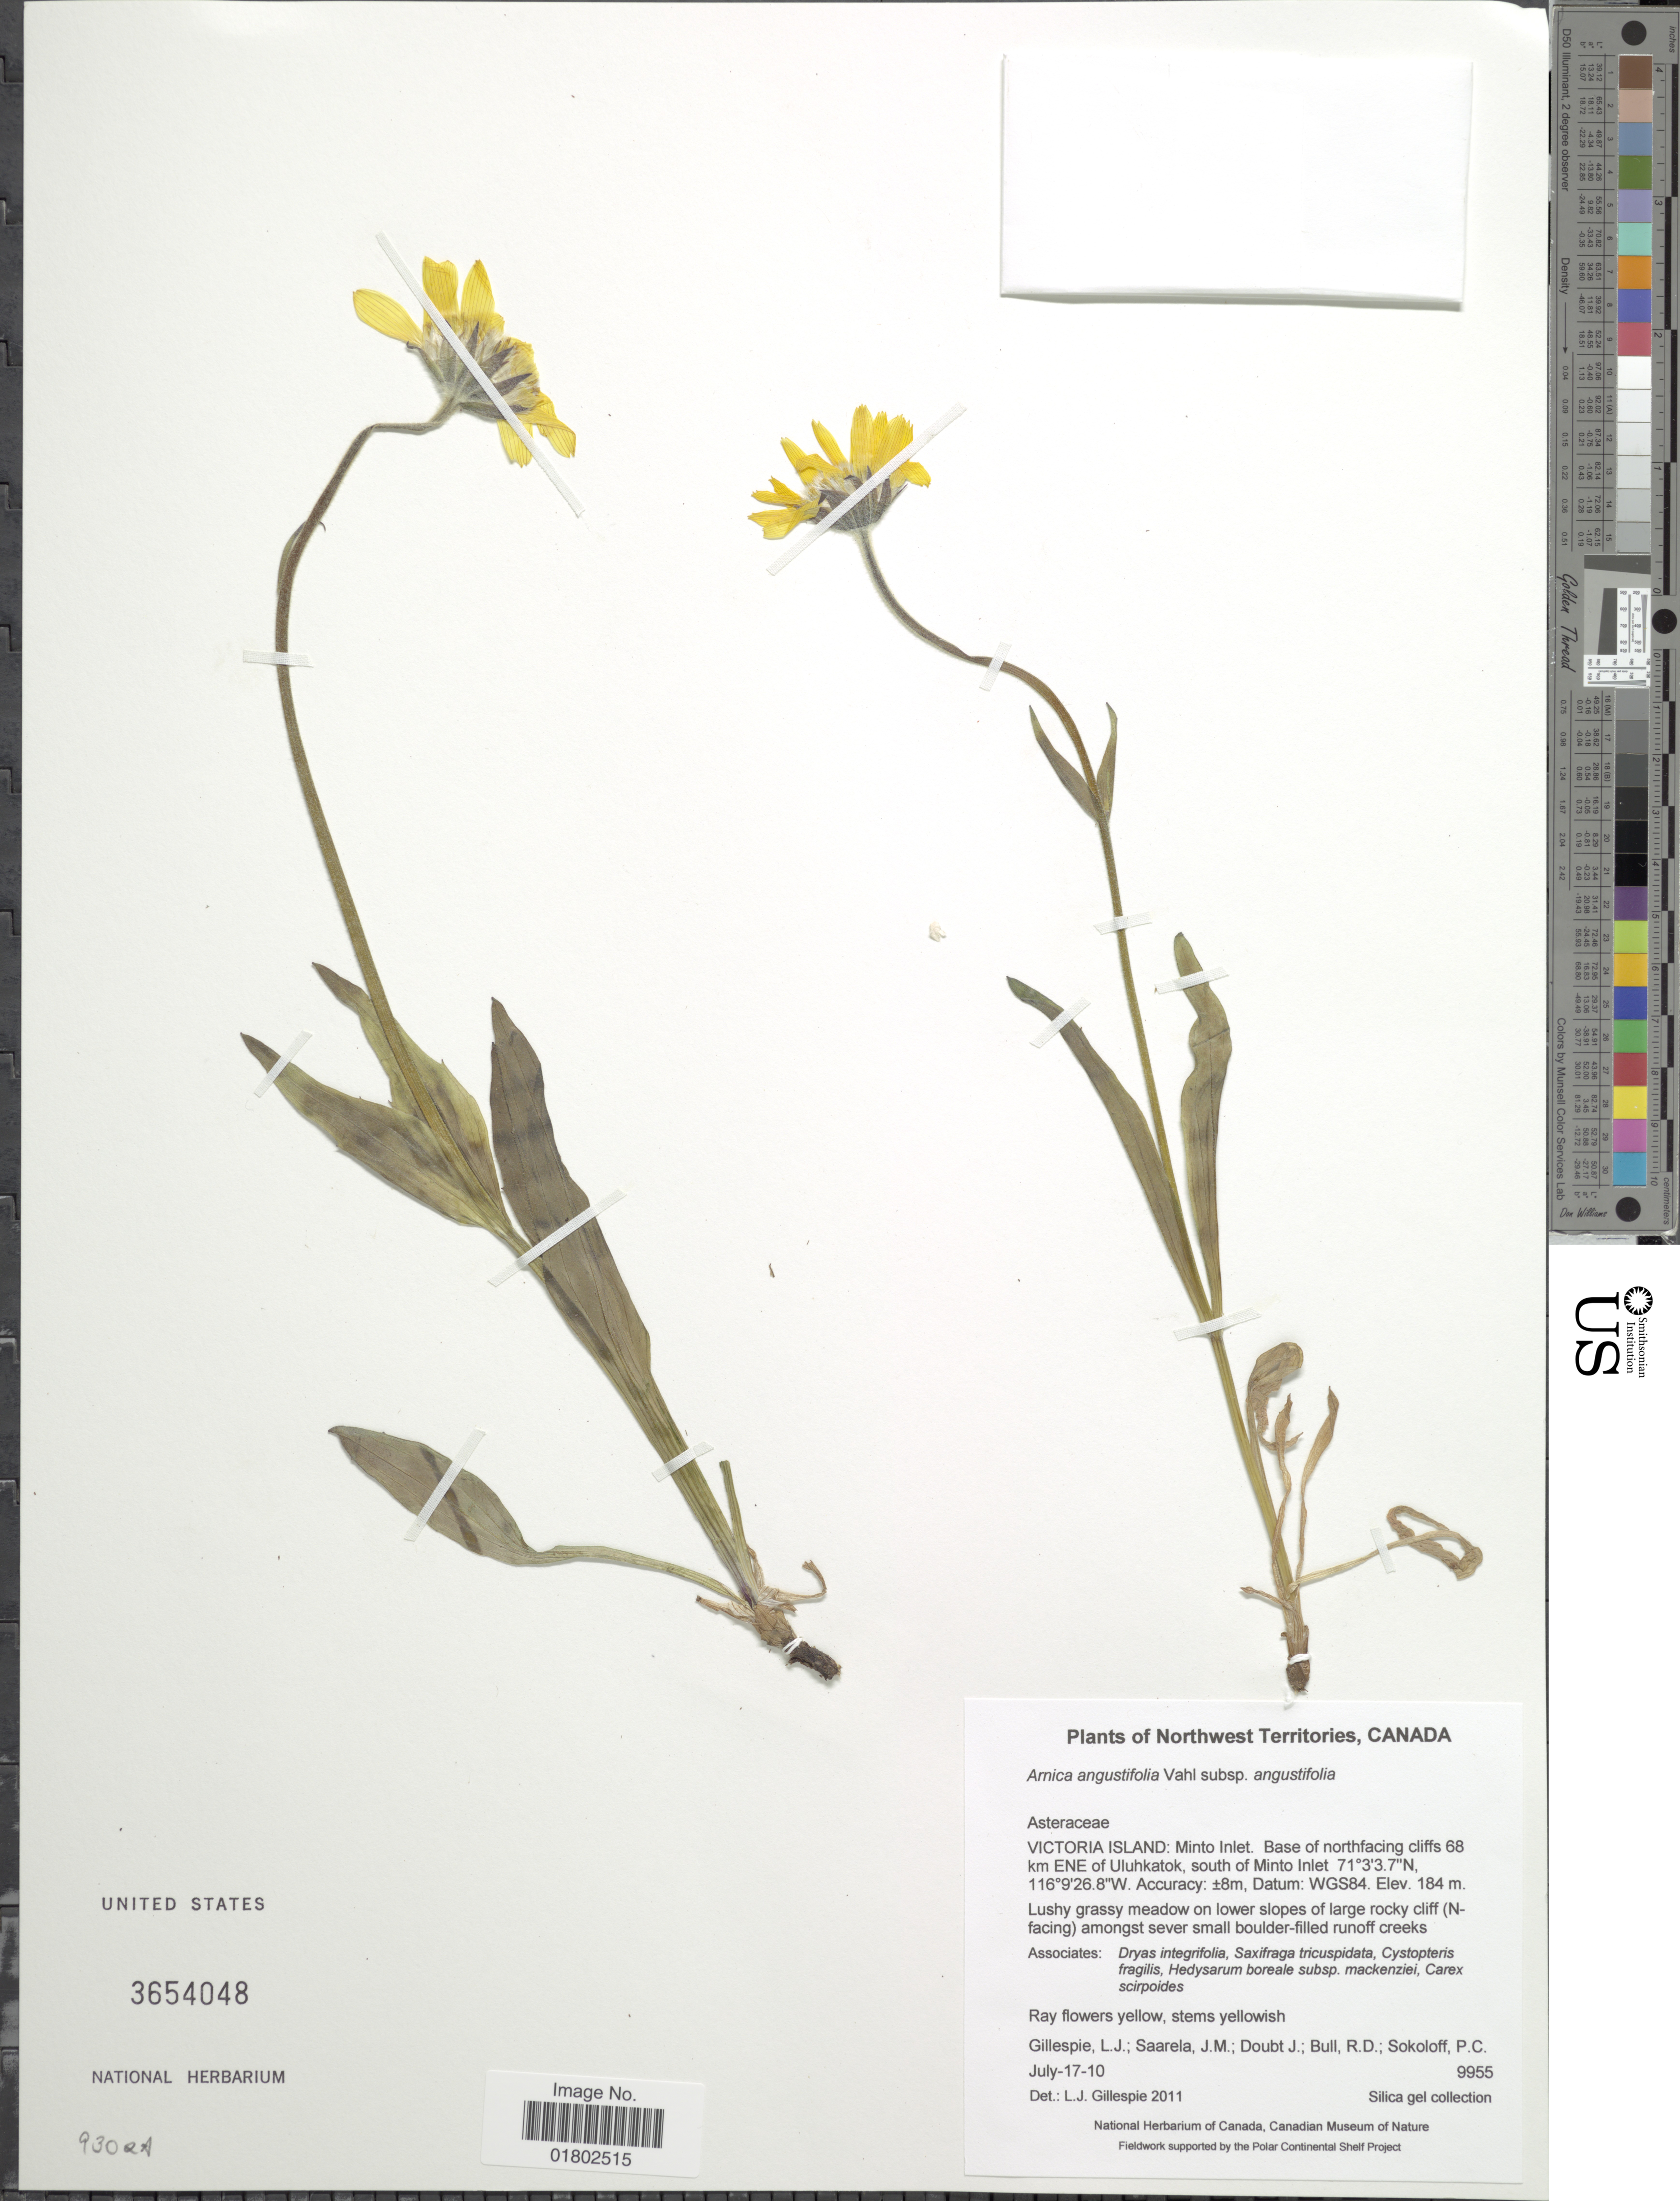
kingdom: Plantae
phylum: Tracheophyta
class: Magnoliopsida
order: Asterales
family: Asteraceae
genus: Arnica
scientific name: Arnica angustifolia subsp. angustifolia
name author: Vahl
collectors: L. Gillespie, J. Saarela, J. Doubt, R. Bull & D. Sokoloff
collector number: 9955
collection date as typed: Transcribed d/m/y: 17/7/10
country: Canada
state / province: Northwest Territories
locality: Victoria Island: Minto Inlet. Base of Northfacing cliffs 68 km ENE of Uluhkatok, south of Minto inlet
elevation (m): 184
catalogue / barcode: US 3654048